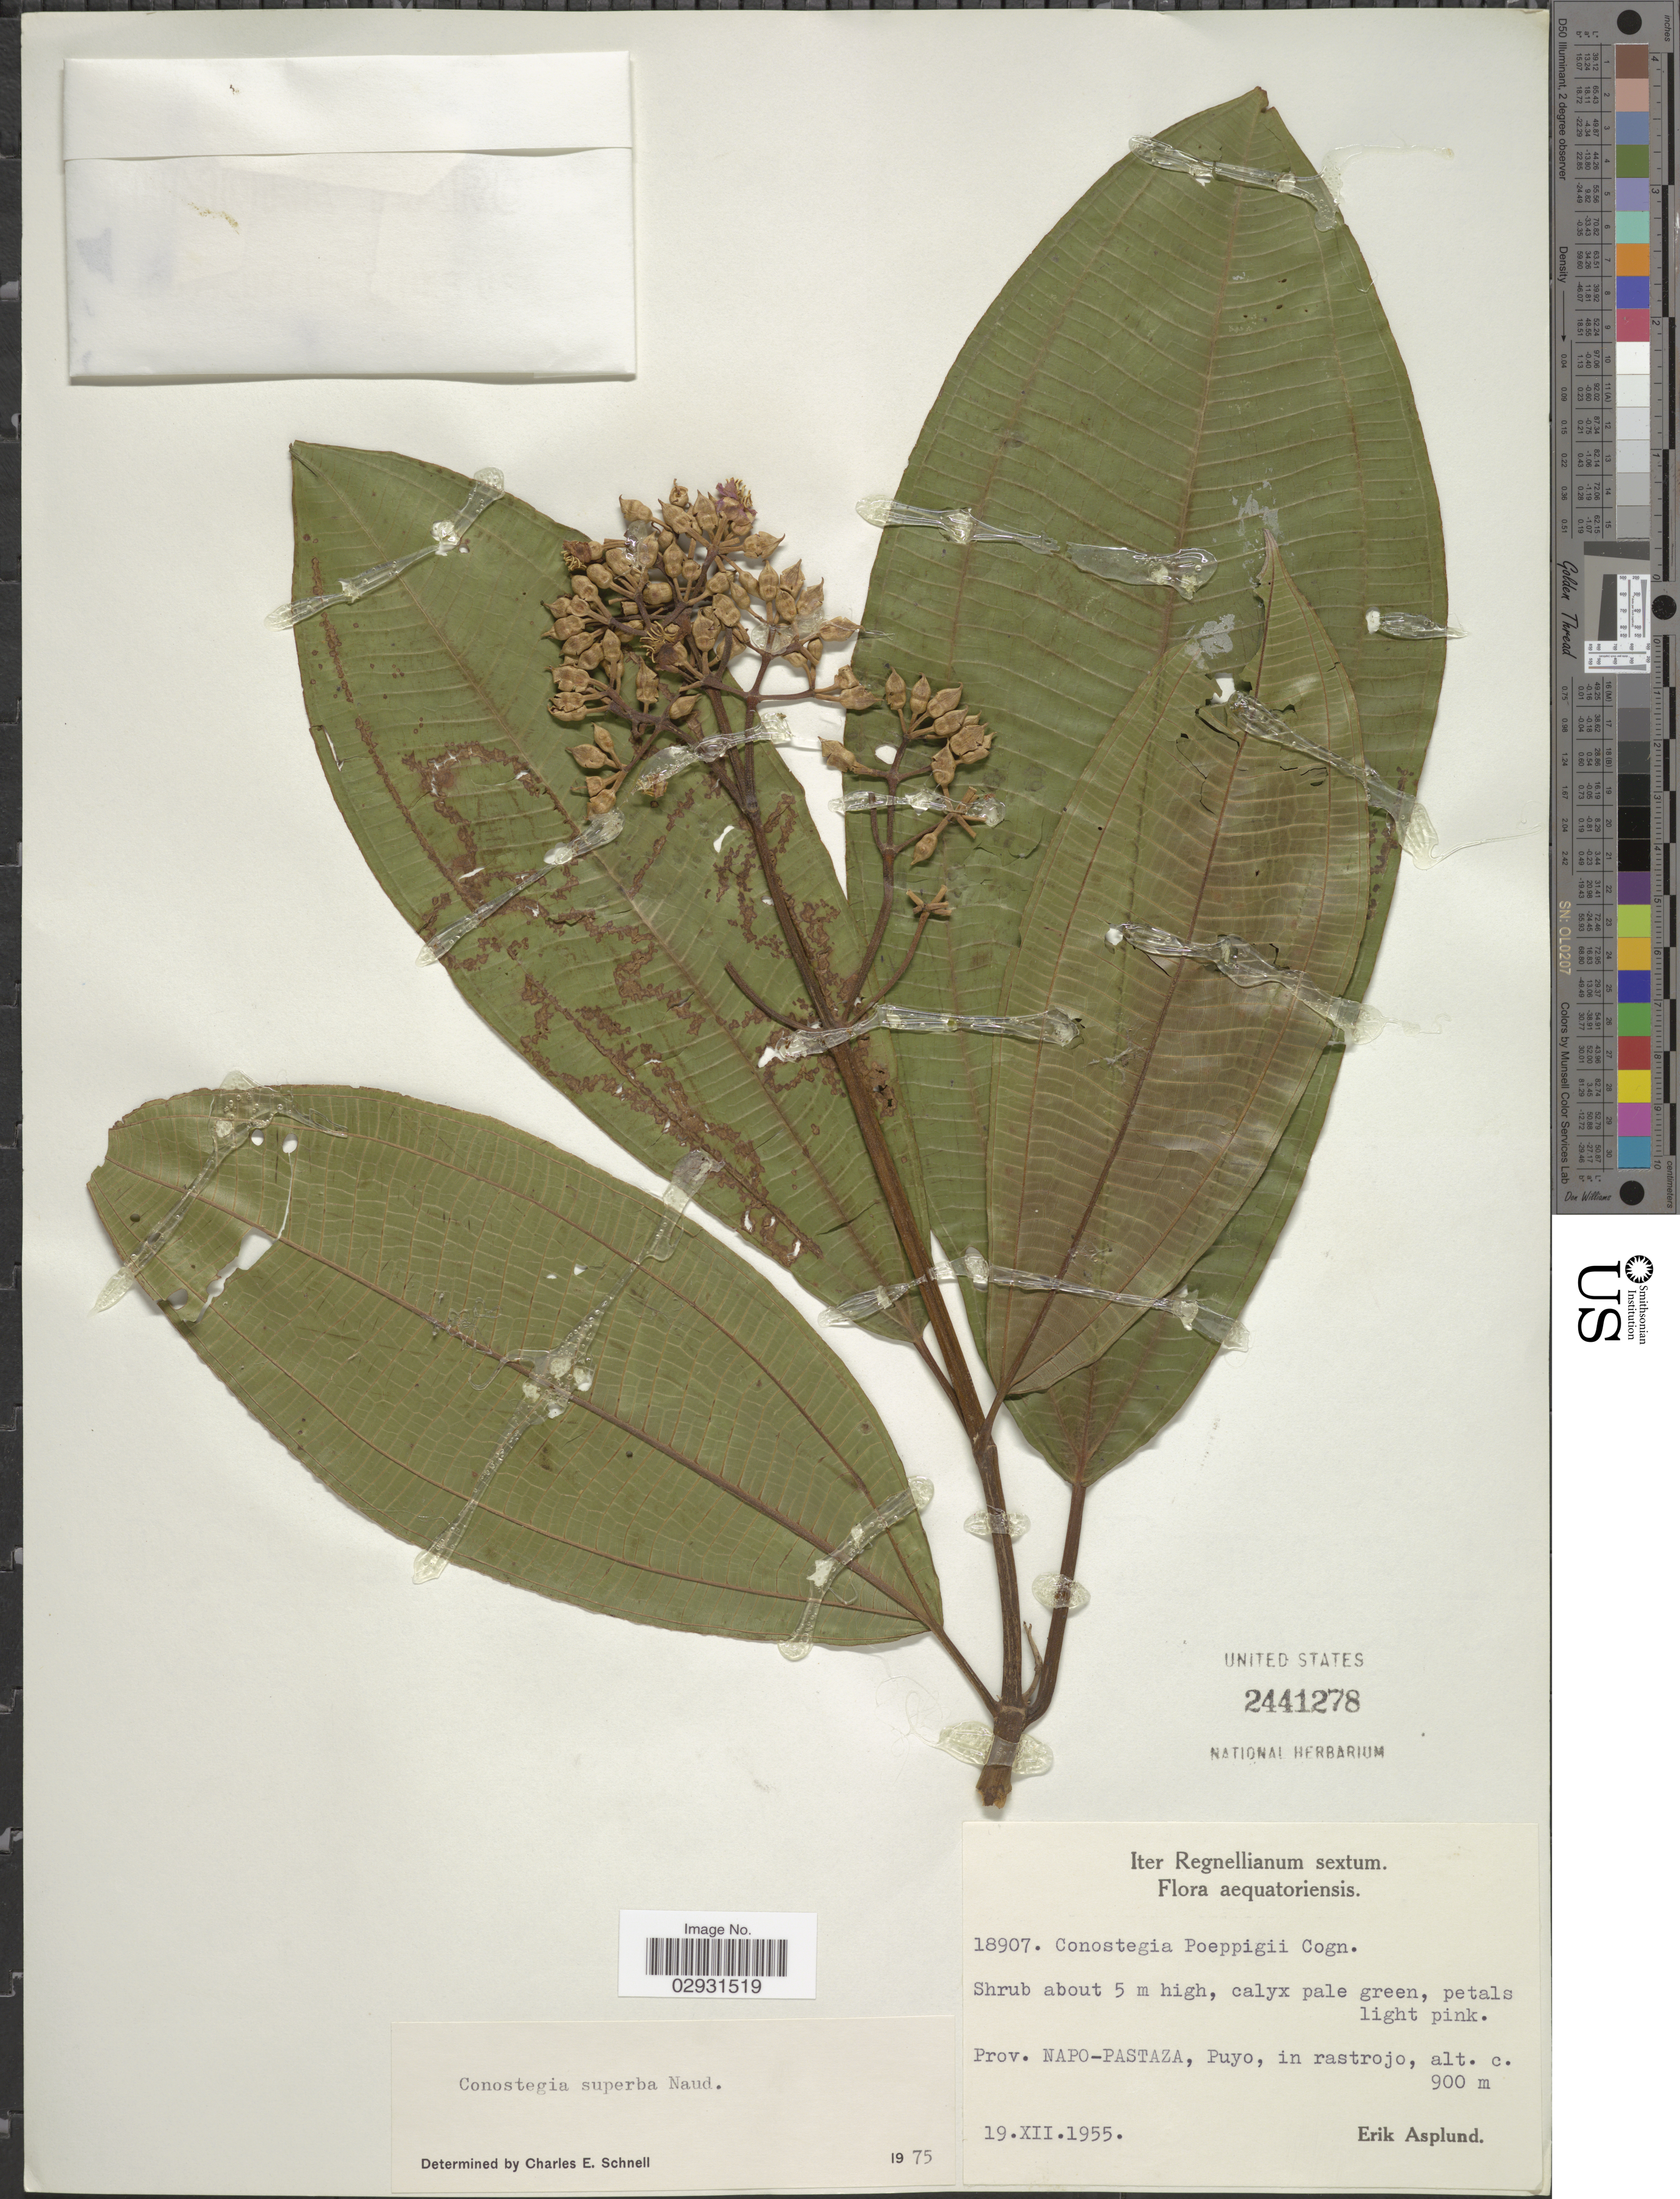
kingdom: Plantae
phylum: Tracheophyta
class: Magnoliopsida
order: Myrtales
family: Melastomataceae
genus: Conostegia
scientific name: Conostegia superba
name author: Naudin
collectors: E. Asplund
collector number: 18907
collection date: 1955-12-19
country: Ecuador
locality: Prov. of Napo-Pastaza, Puyo, in rastrojo.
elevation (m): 900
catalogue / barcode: US 2441278